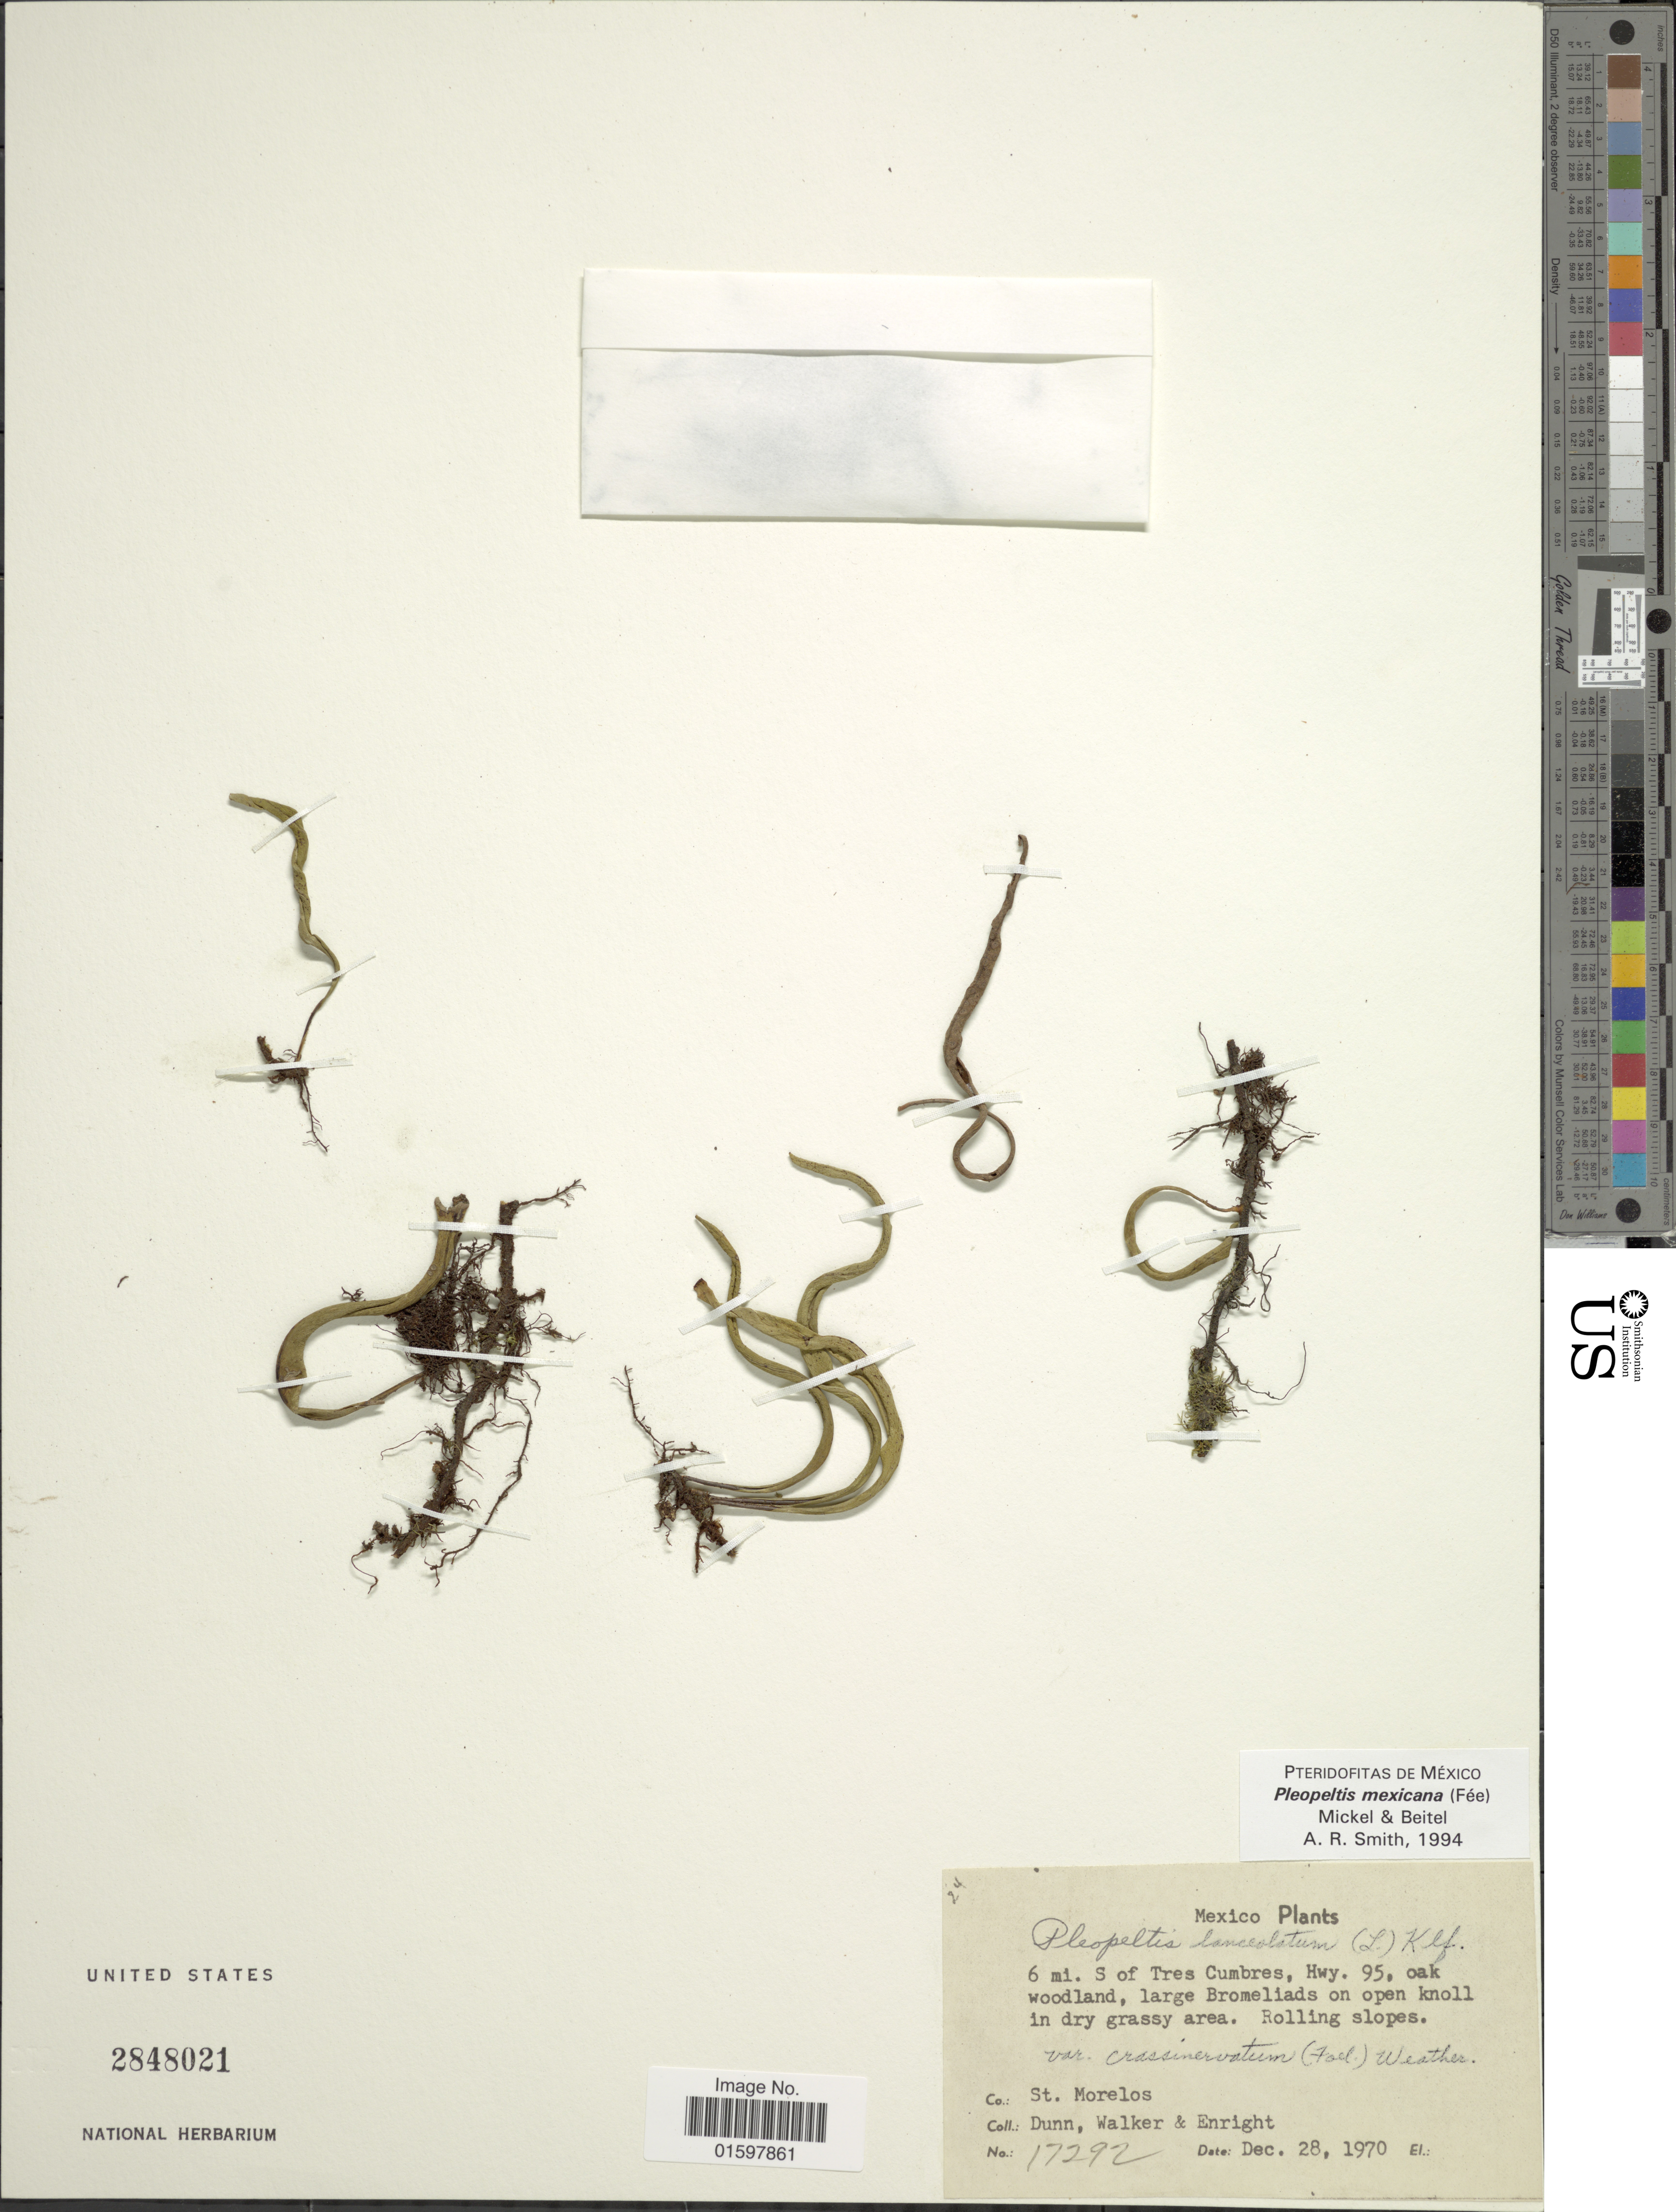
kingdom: Plantae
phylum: Tracheophyta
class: Polypodiopsida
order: Polypodiales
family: Polypodiaceae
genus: Pleopeltis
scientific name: Pleopeltis mexicana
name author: (Fée) Mickel & Beitel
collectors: Dunn, --, -. Walker & -. Enright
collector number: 17292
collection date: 1970-12-28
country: Mexico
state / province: Morelos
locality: St. Morelos., 6 mi. S of Tres Cumbres, Hwy. 95, oak woodland.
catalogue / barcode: US 2848021